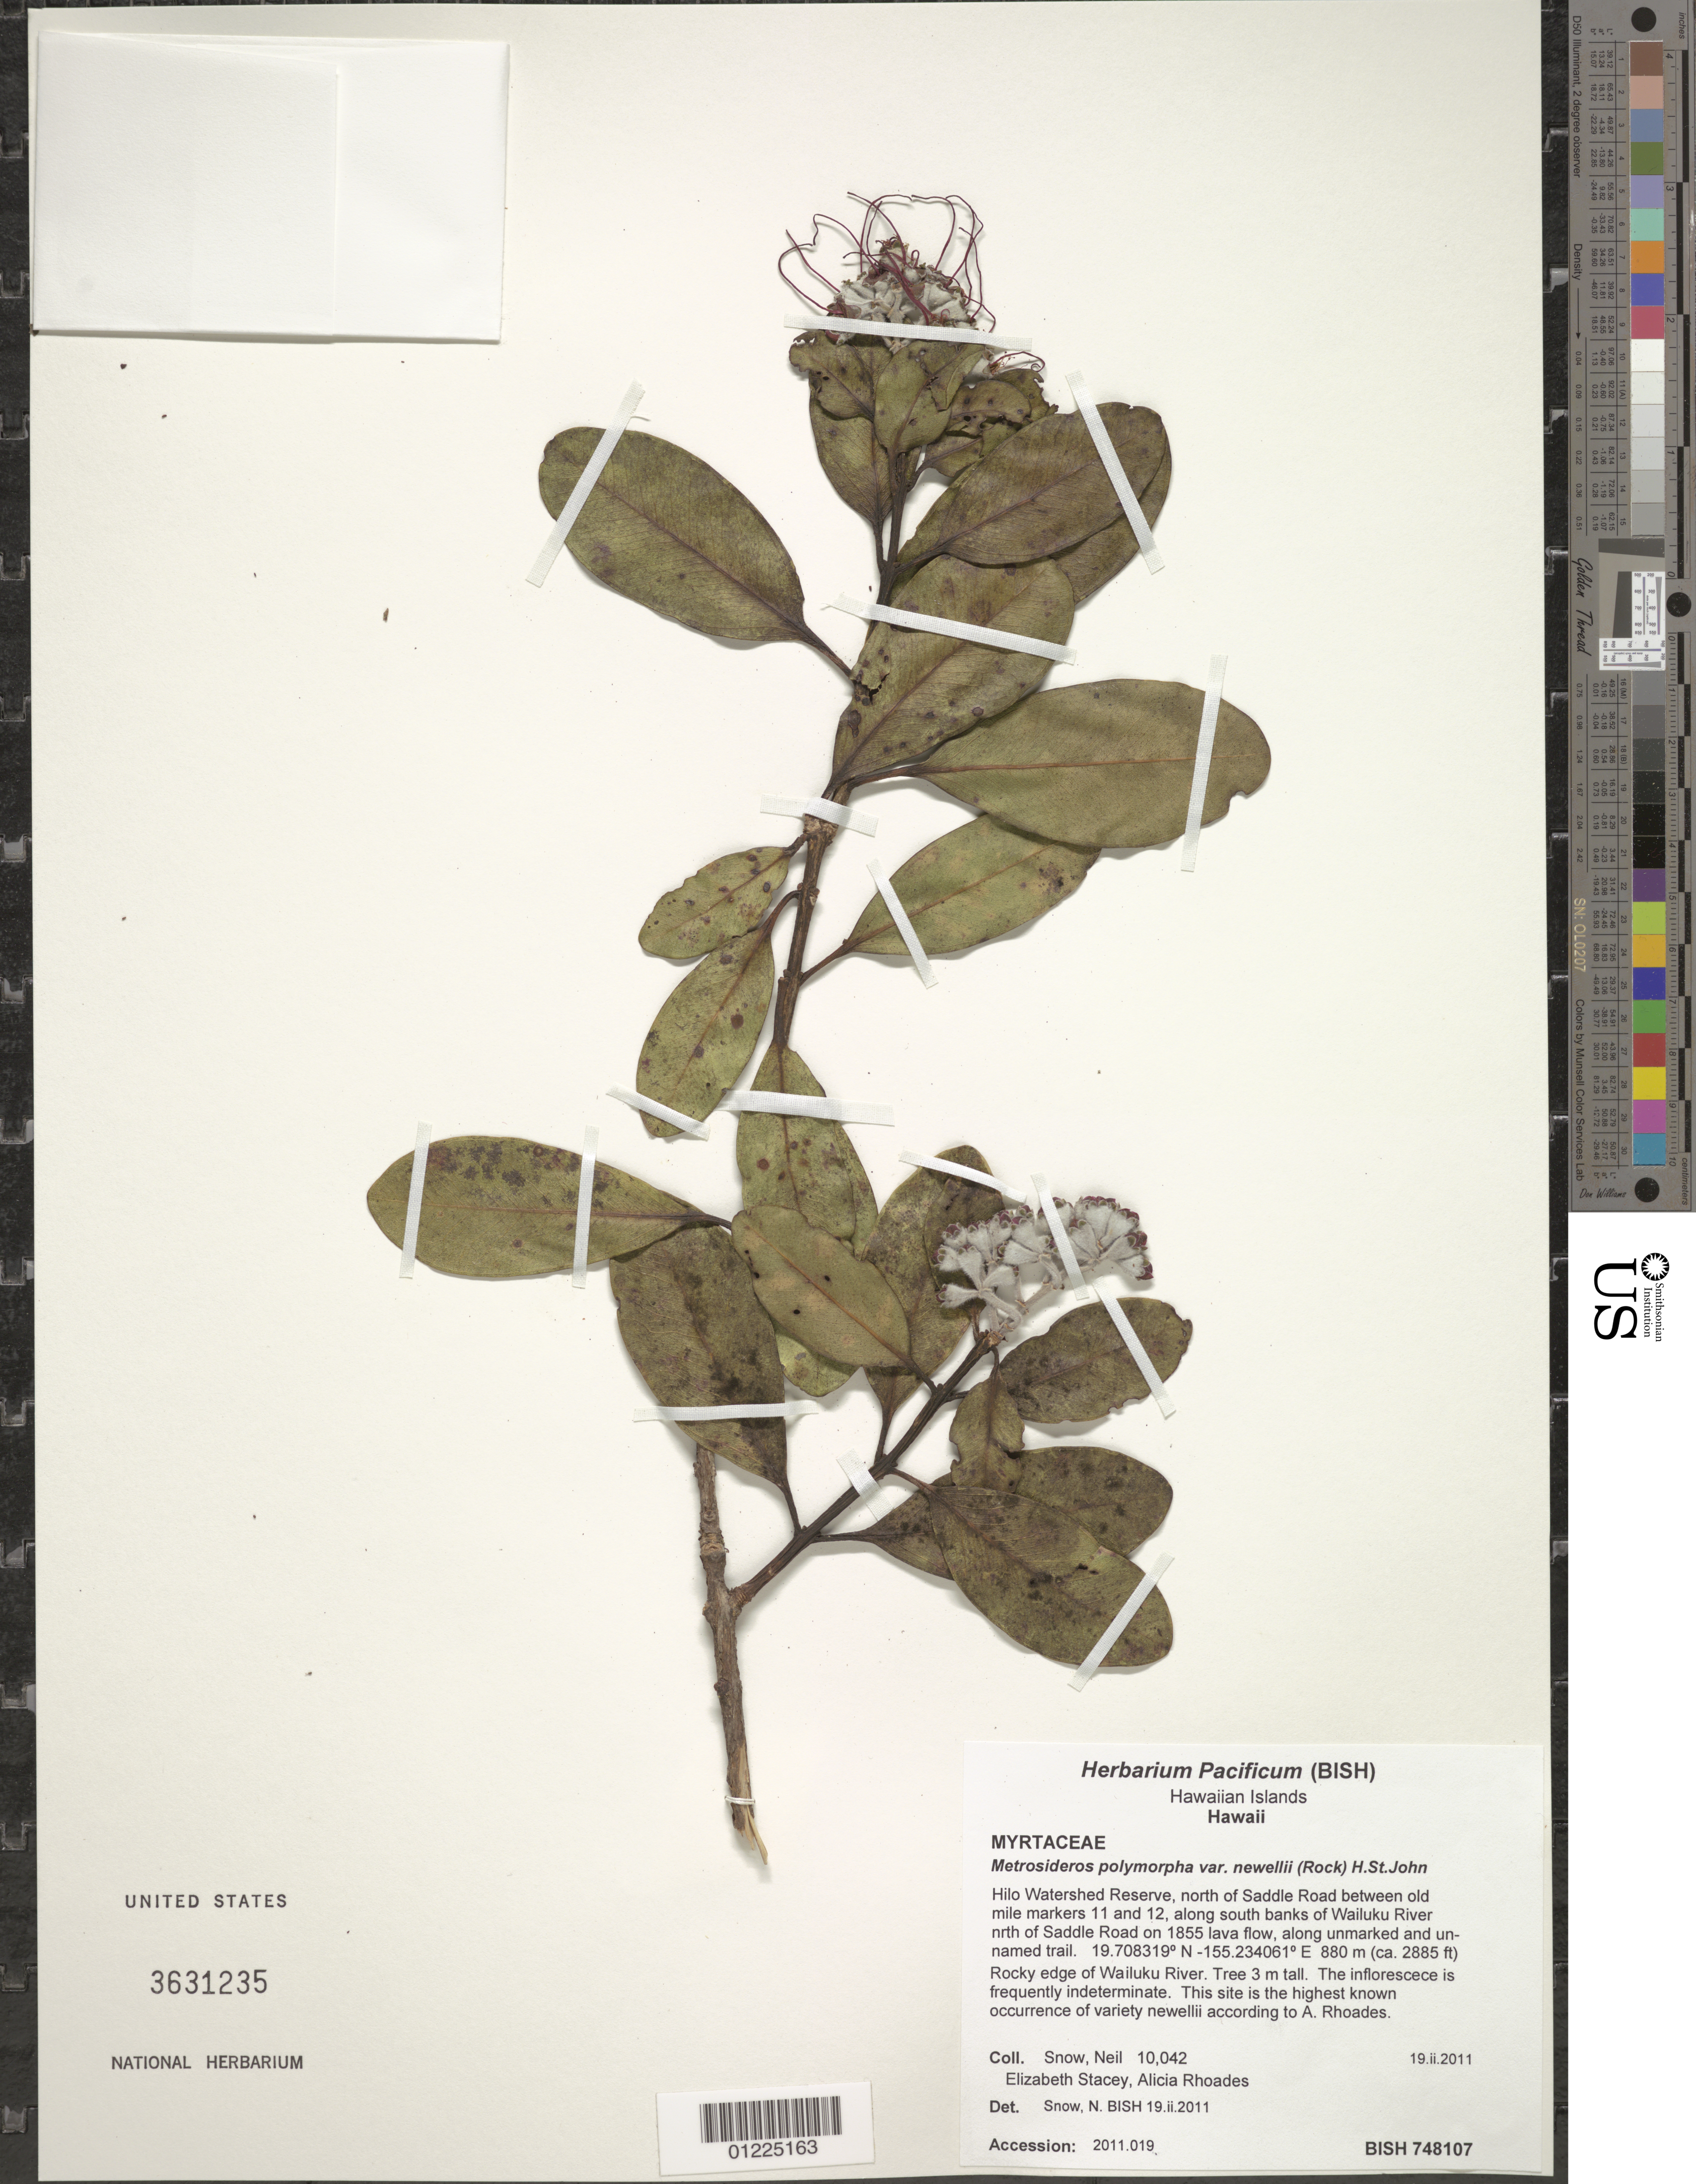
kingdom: Plantae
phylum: Tracheophyta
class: Magnoliopsida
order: Myrtales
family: Myrtaceae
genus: Metrosideros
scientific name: Metrosideros polymorpha var. newellii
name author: (Rock) H. St. John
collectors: N. Snow, E. Stacey & A. Rhoades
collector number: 10,042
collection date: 2011-02-19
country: United States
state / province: Hawaii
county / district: Hawaii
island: Hawaii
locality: Hilo Watershed Reserve, N of Saddle Road between old mile markers 11 and 12, along south banks of Wailuku River.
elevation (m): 880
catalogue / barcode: US 3631235